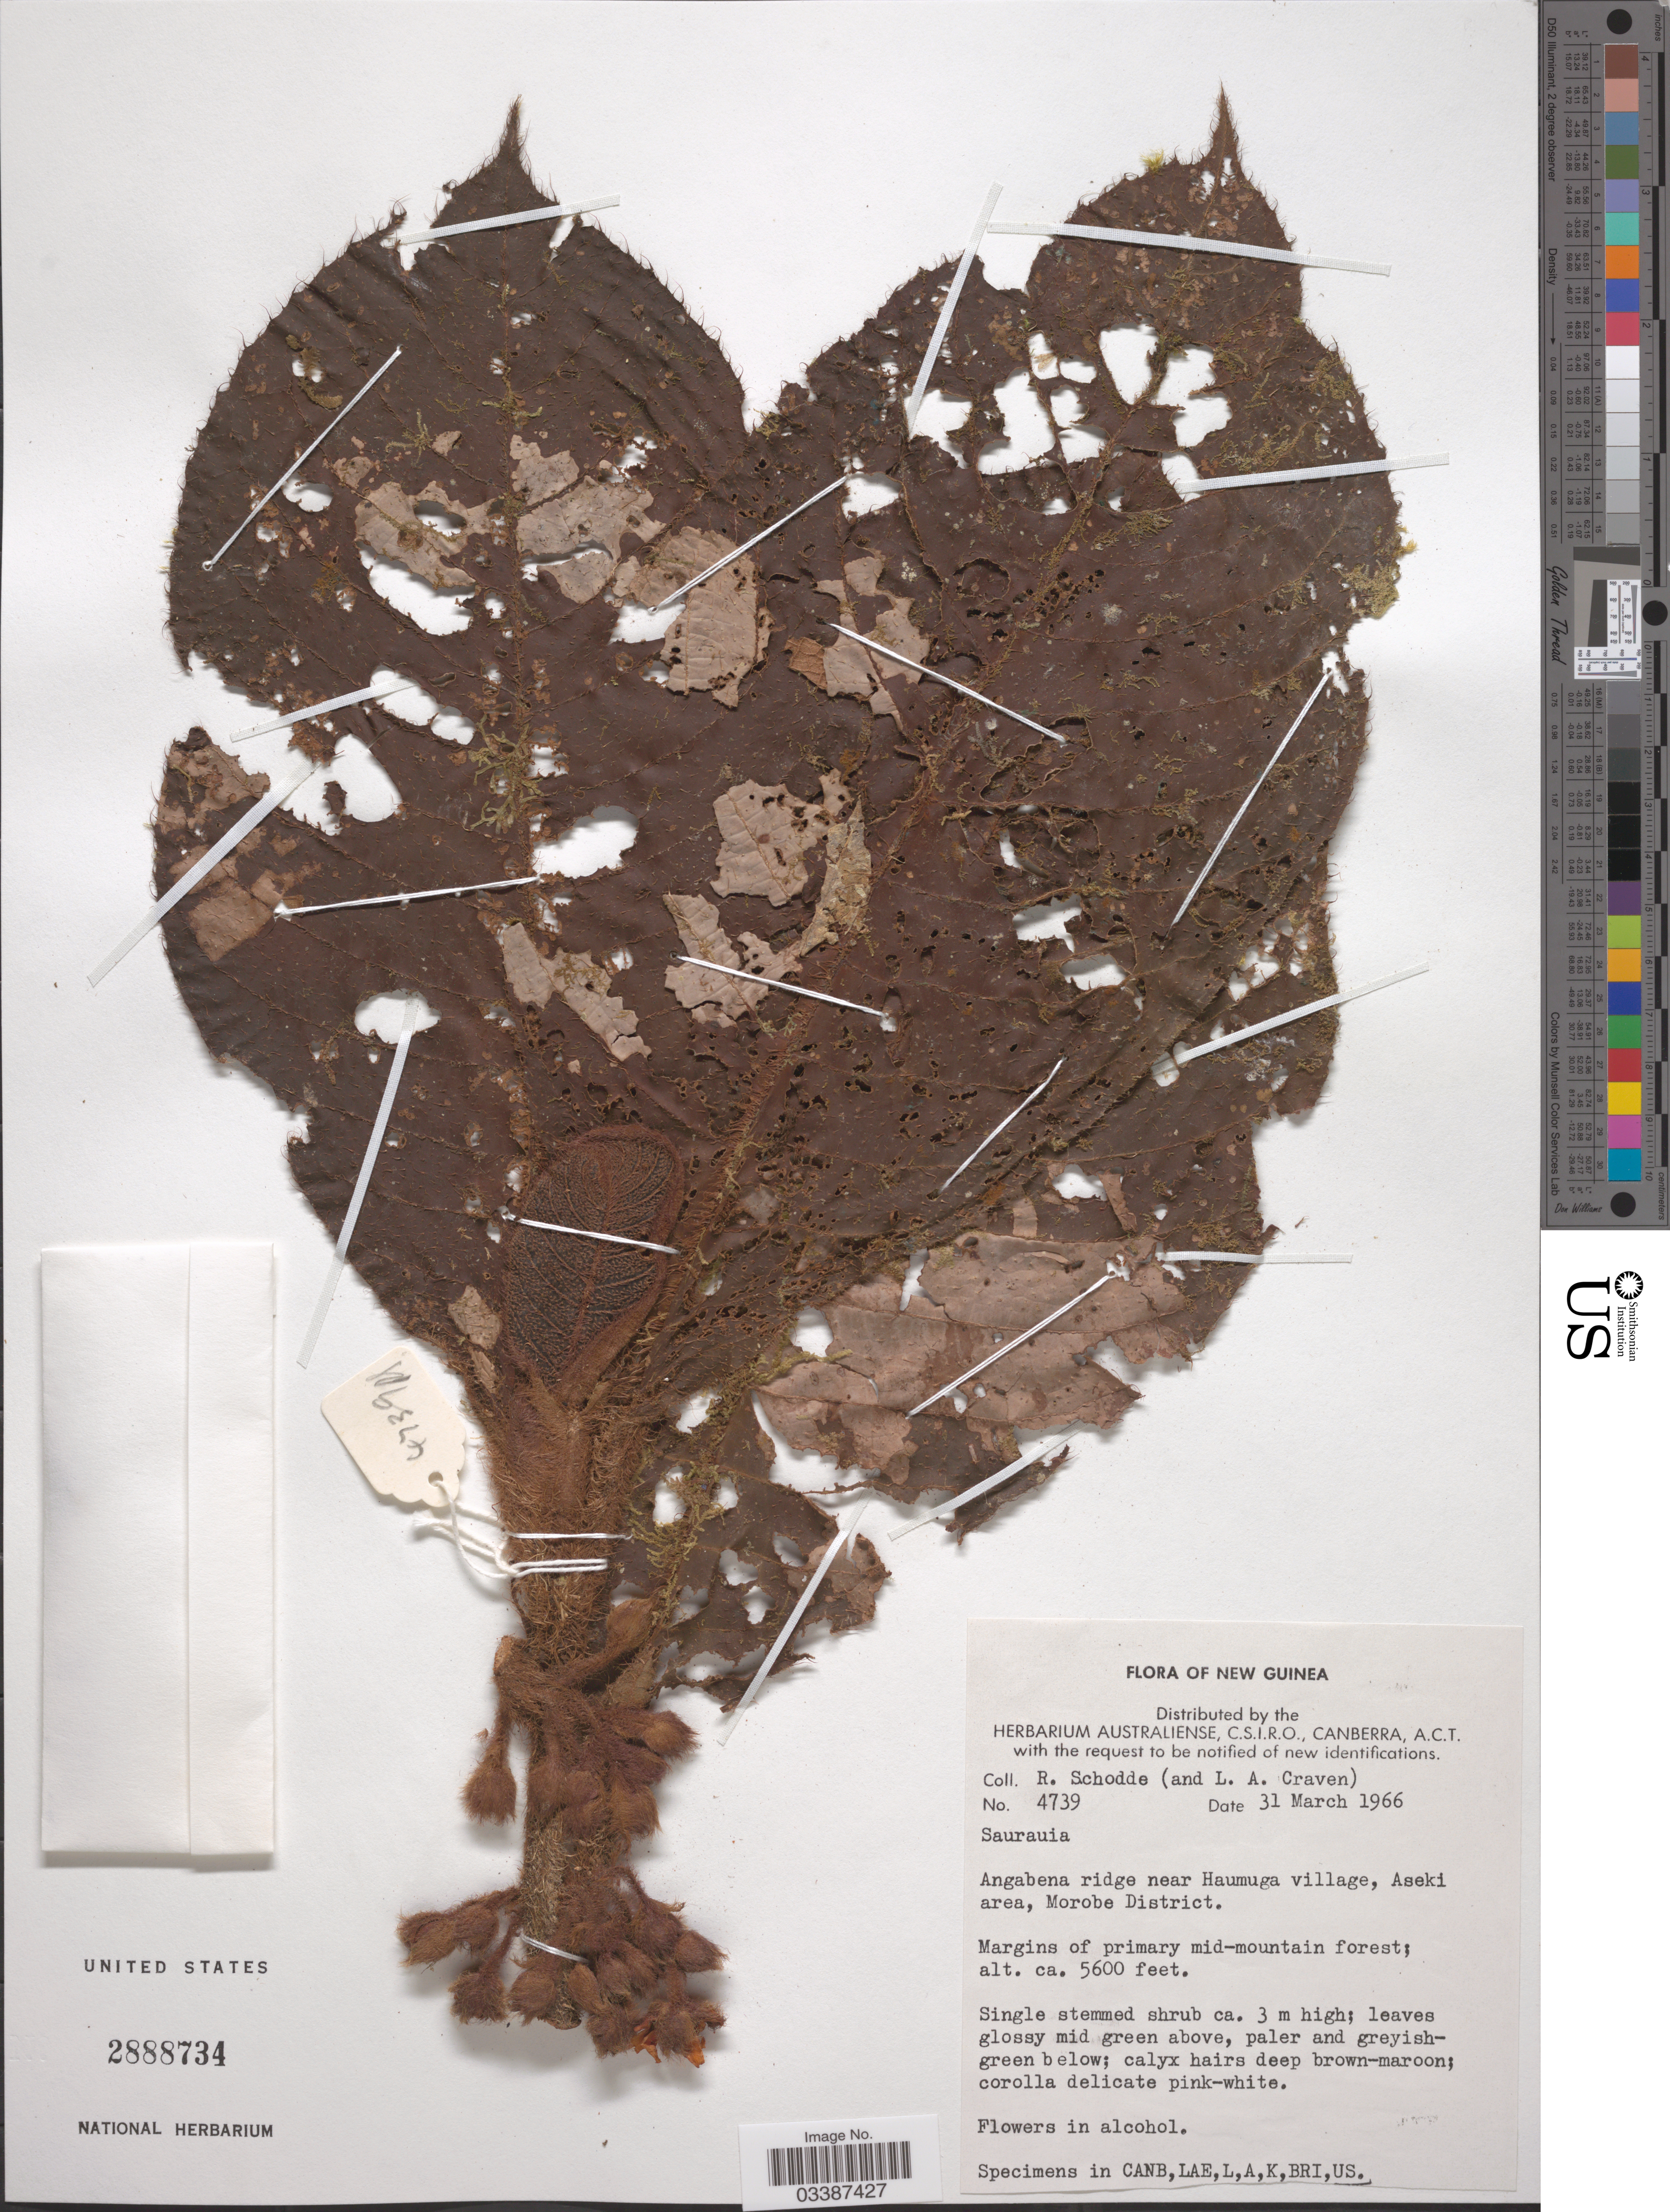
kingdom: Plantae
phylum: Tracheophyta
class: Magnoliopsida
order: Ericales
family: Actinidiaceae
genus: Saurauia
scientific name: Saurauia sp.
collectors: R. Schodde & L. A. Craven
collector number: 4739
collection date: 1966-03-31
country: Papua New Guinea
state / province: Morobe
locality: New Guinea. Angabena ridge near Haumuga village, Aseki area, Morobe District.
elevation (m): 1707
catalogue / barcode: US 2888734